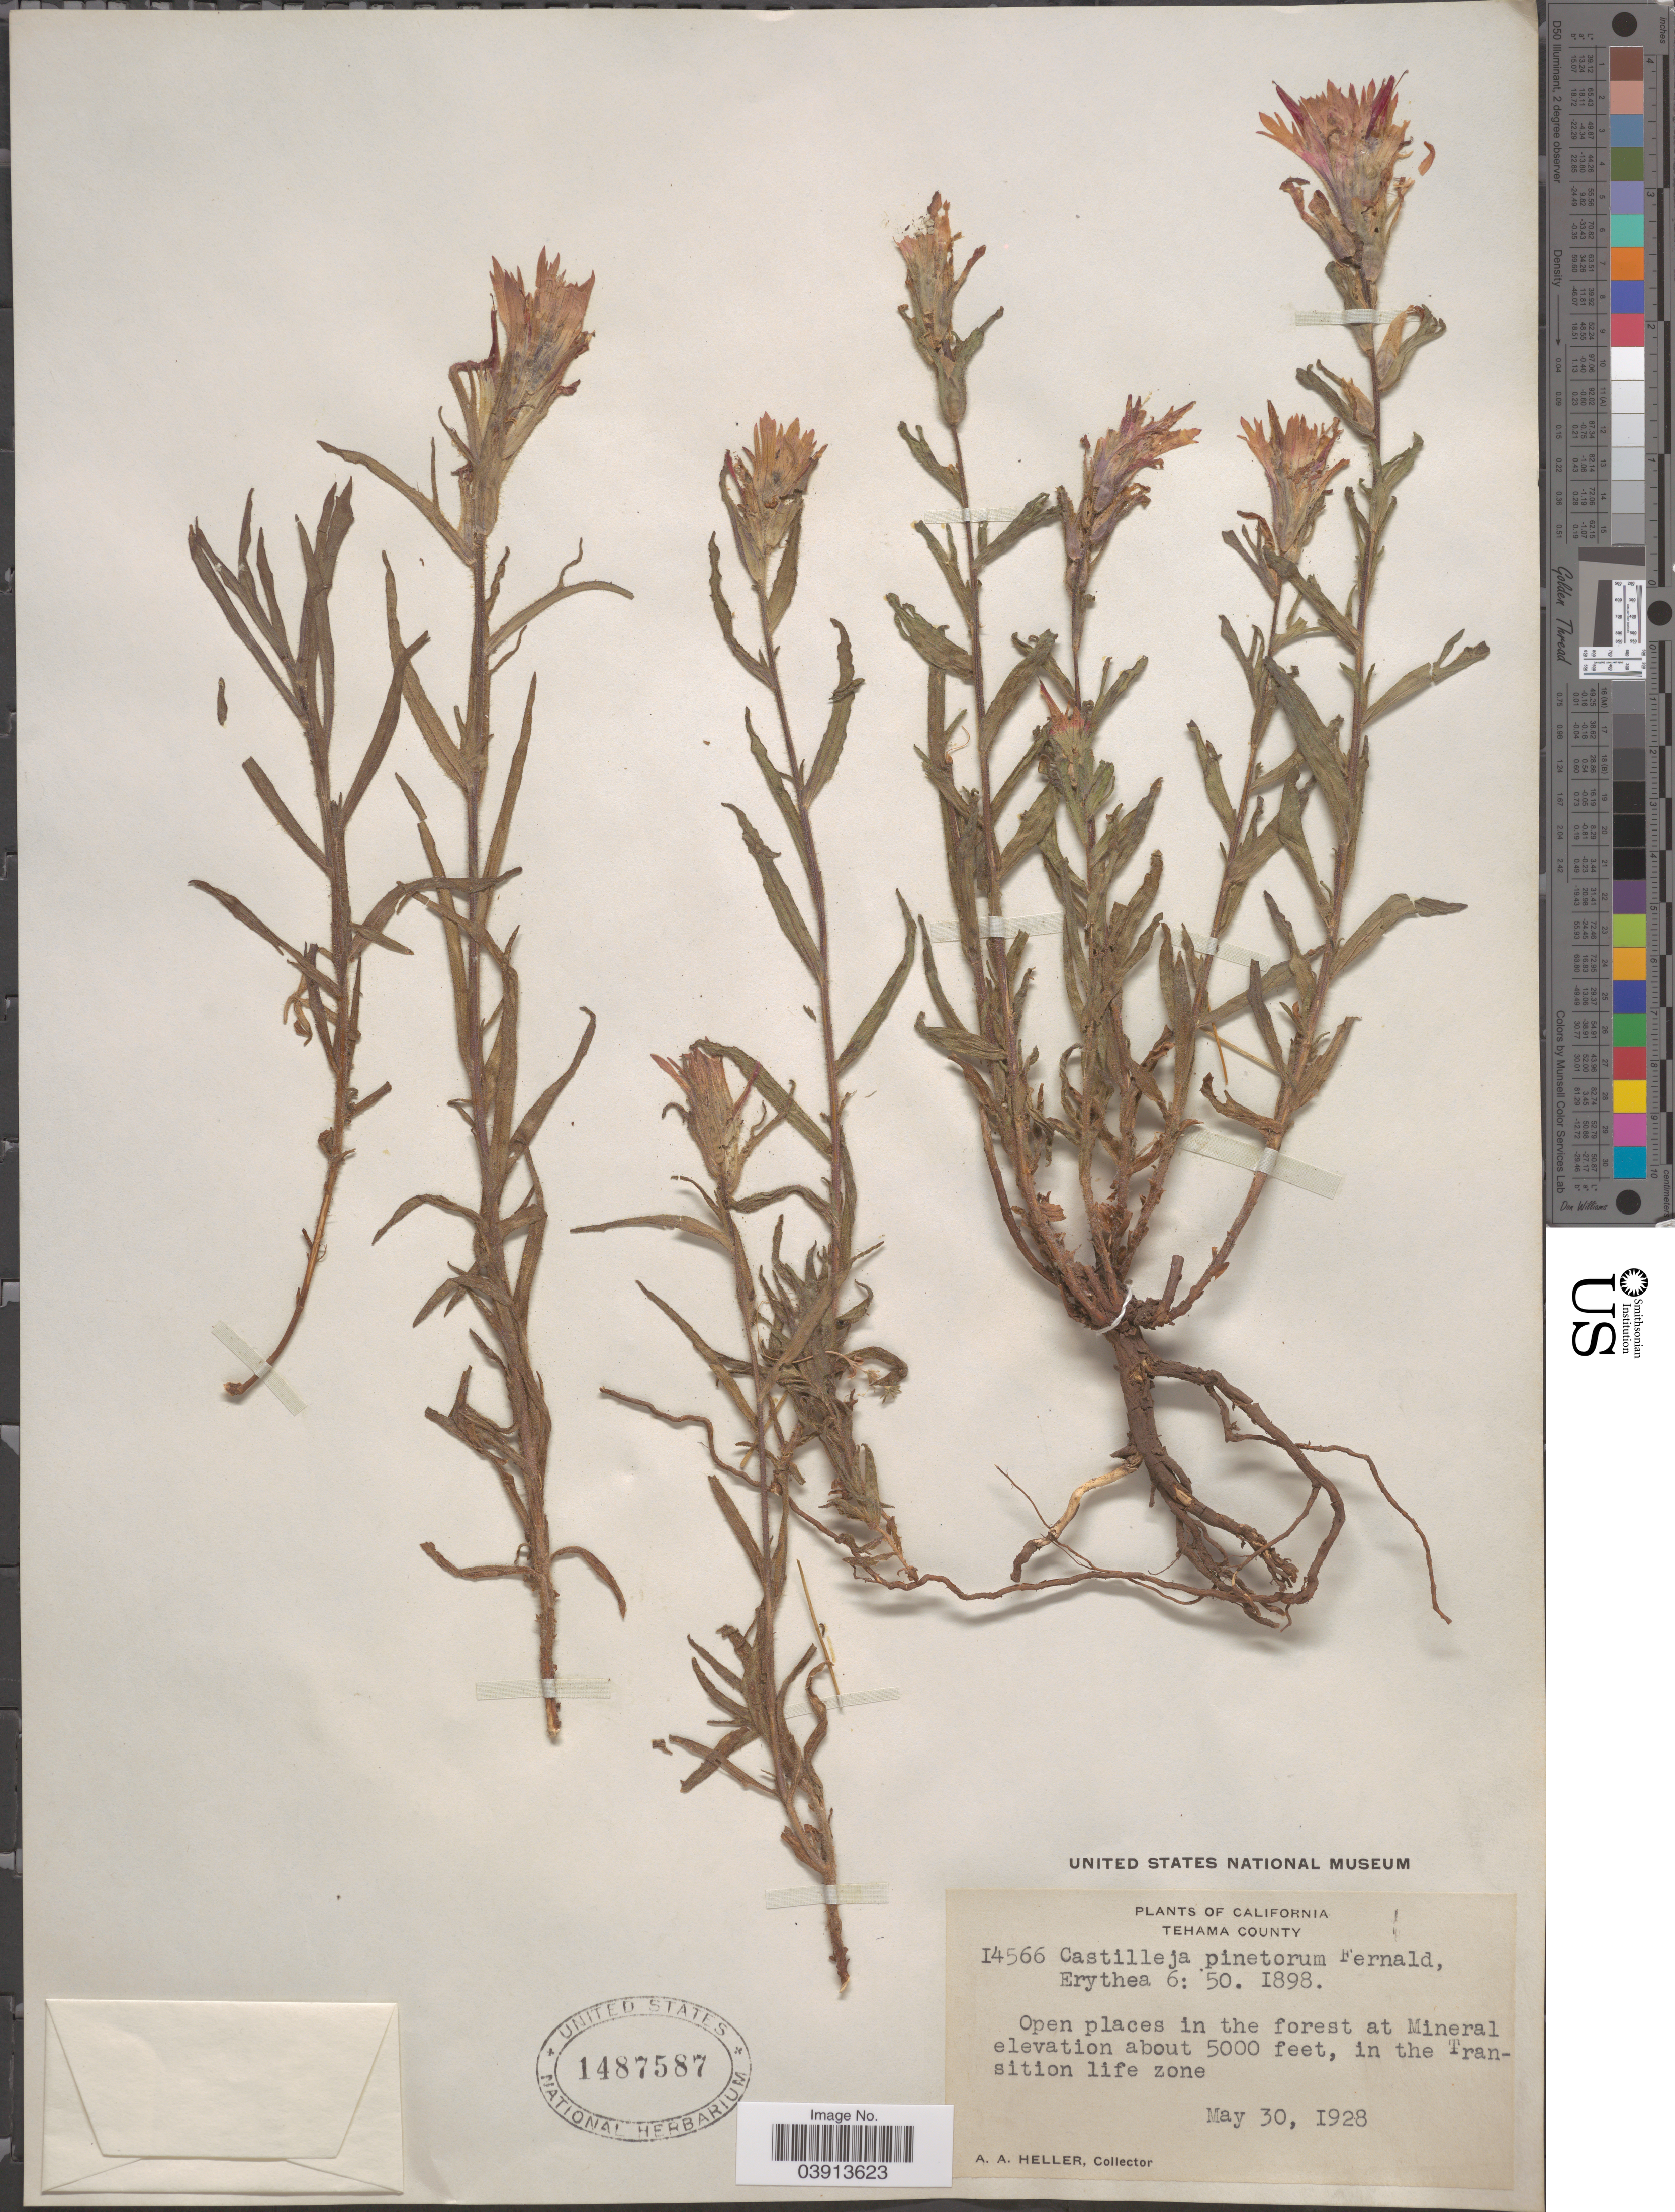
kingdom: Plantae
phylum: Tracheophyta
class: Magnoliopsida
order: Lamiales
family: Orobanchaceae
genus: Castilleja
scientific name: Castilleja pinetorum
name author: Fernald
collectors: A. A. Heller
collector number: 14566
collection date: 1928-05-30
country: United States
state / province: California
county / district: Tehama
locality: Tehama County. Open places in the forest at Mineral, in the Transistion life zone.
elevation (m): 1524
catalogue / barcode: US 1487587